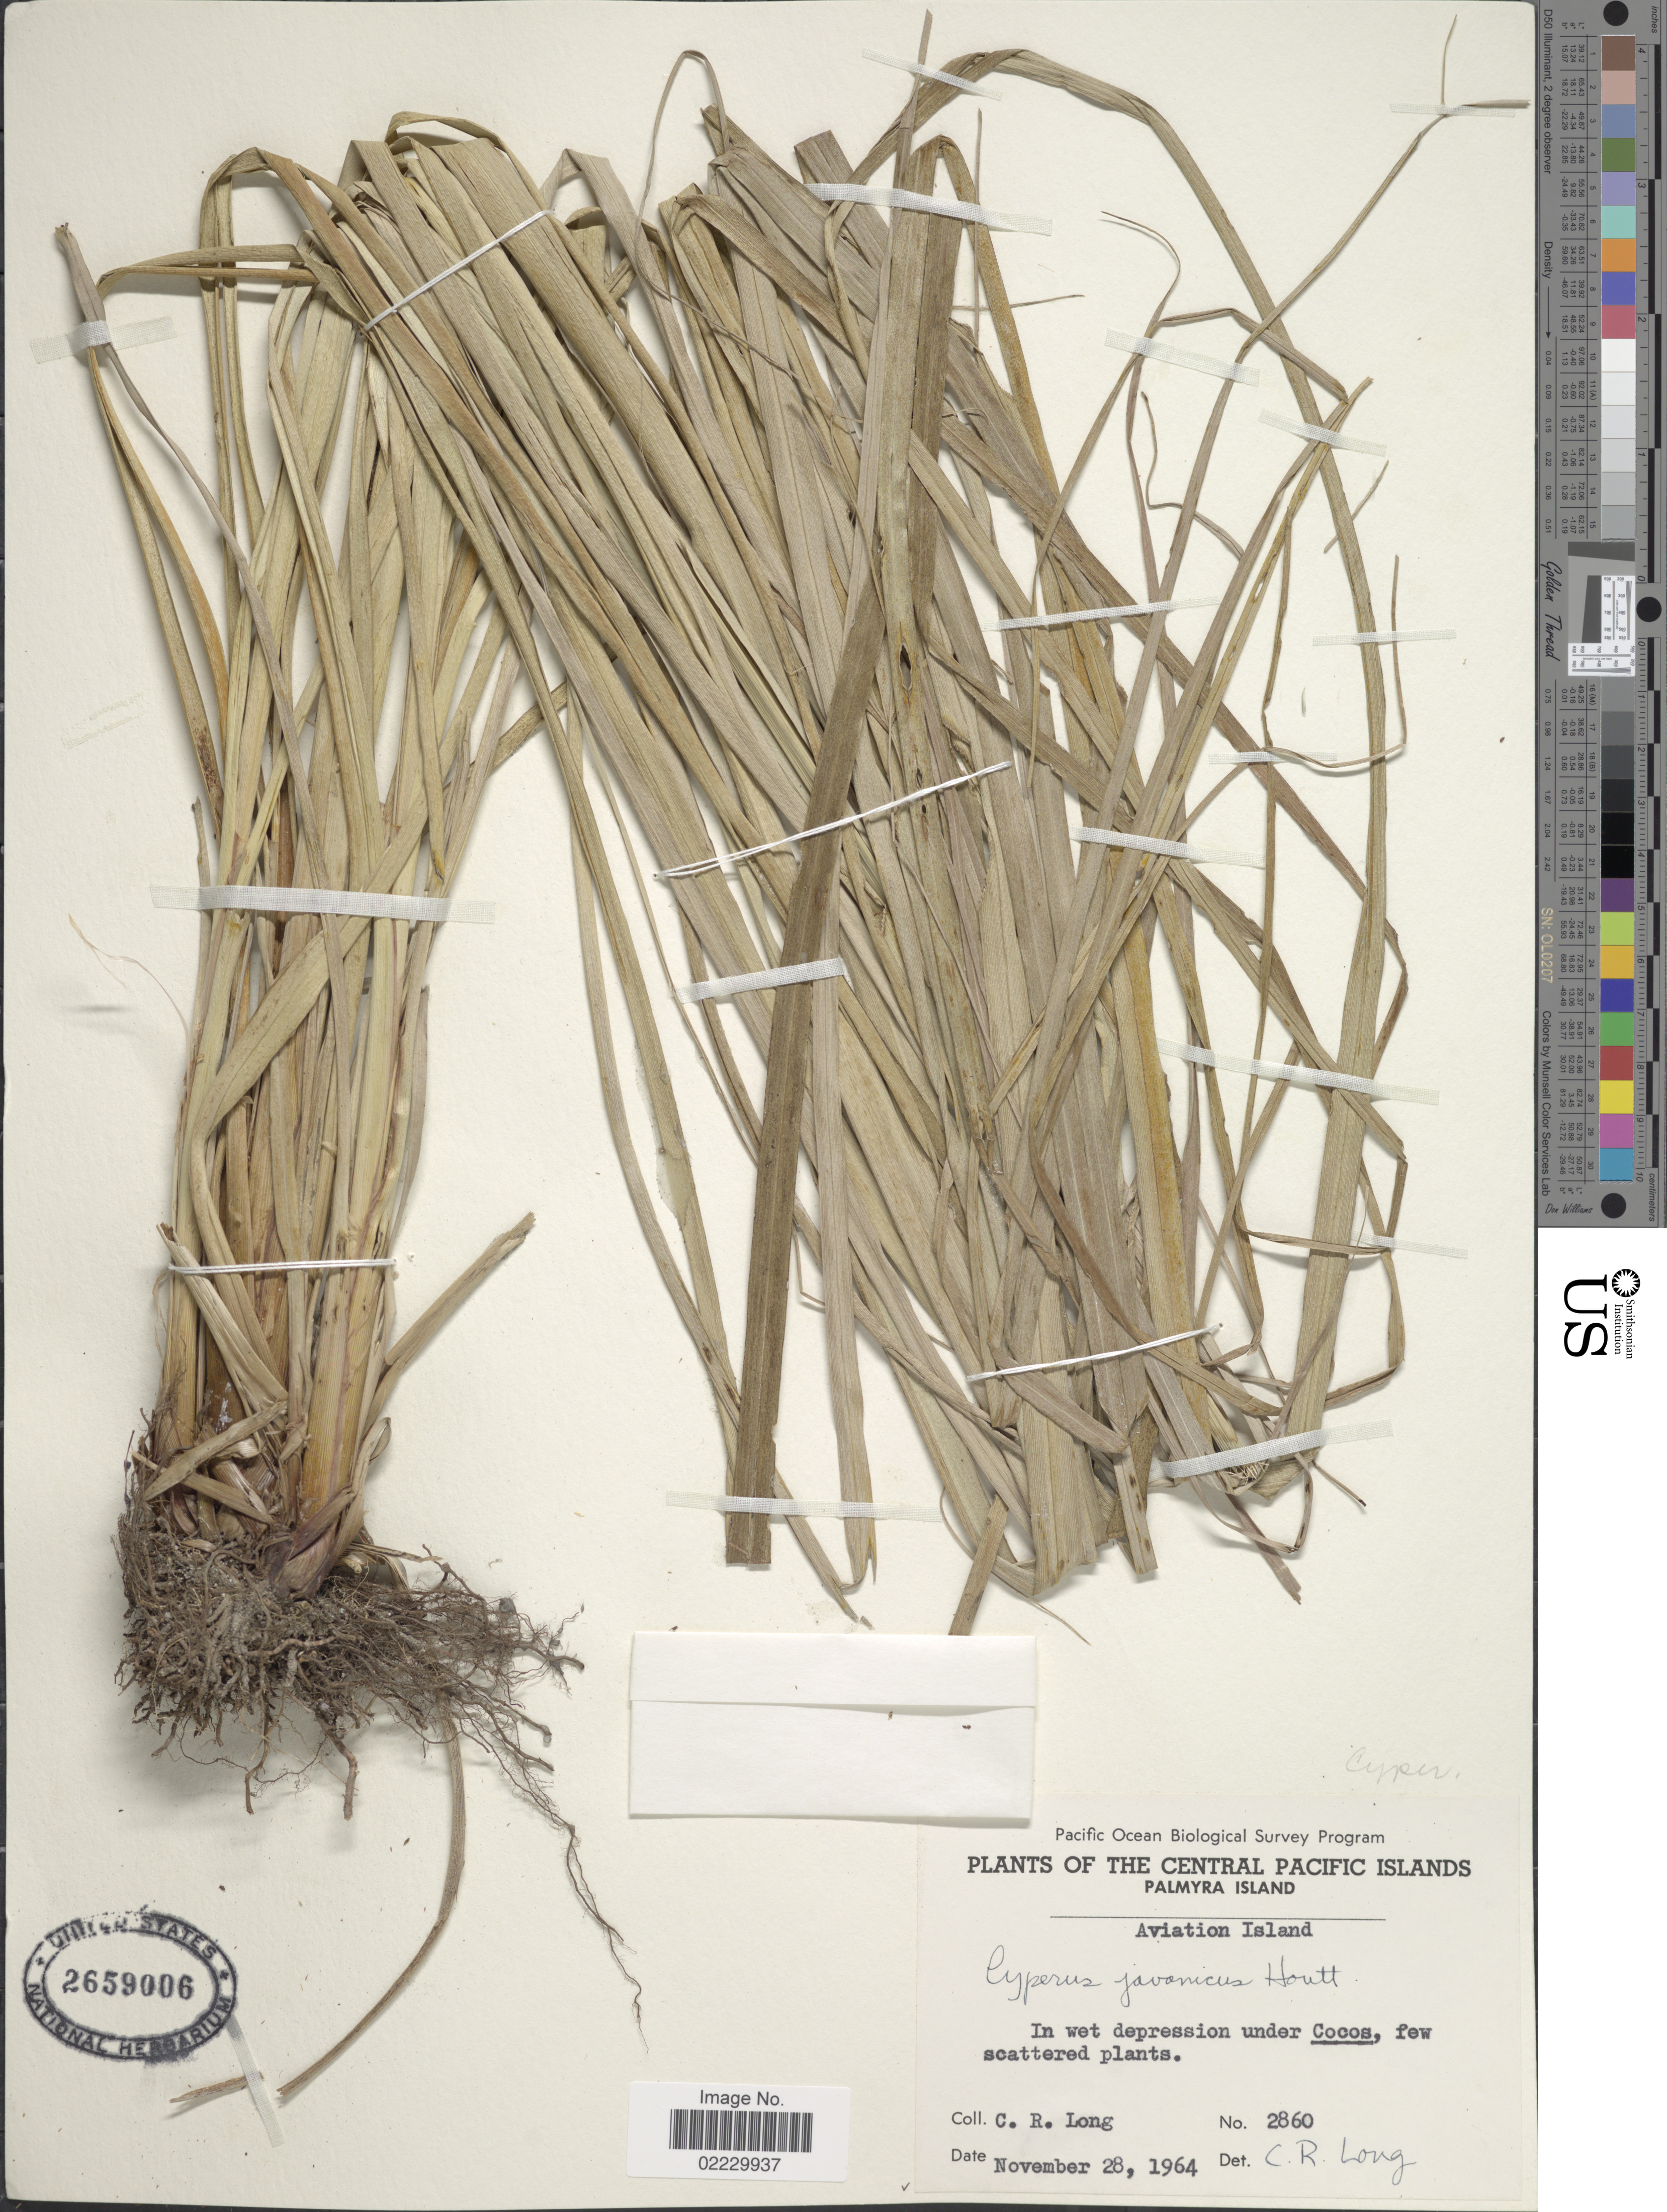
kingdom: Plantae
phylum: Tracheophyta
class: Liliopsida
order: Poales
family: Cyperaceae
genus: Cyperus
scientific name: Cyperus javanicus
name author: Houtt.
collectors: C. R. Long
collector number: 2860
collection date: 1964-11-28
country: U.S. Administered Pacific Islands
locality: Central Pacific Islands. Palmyra Island. Aviation Island.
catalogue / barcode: US 2659006